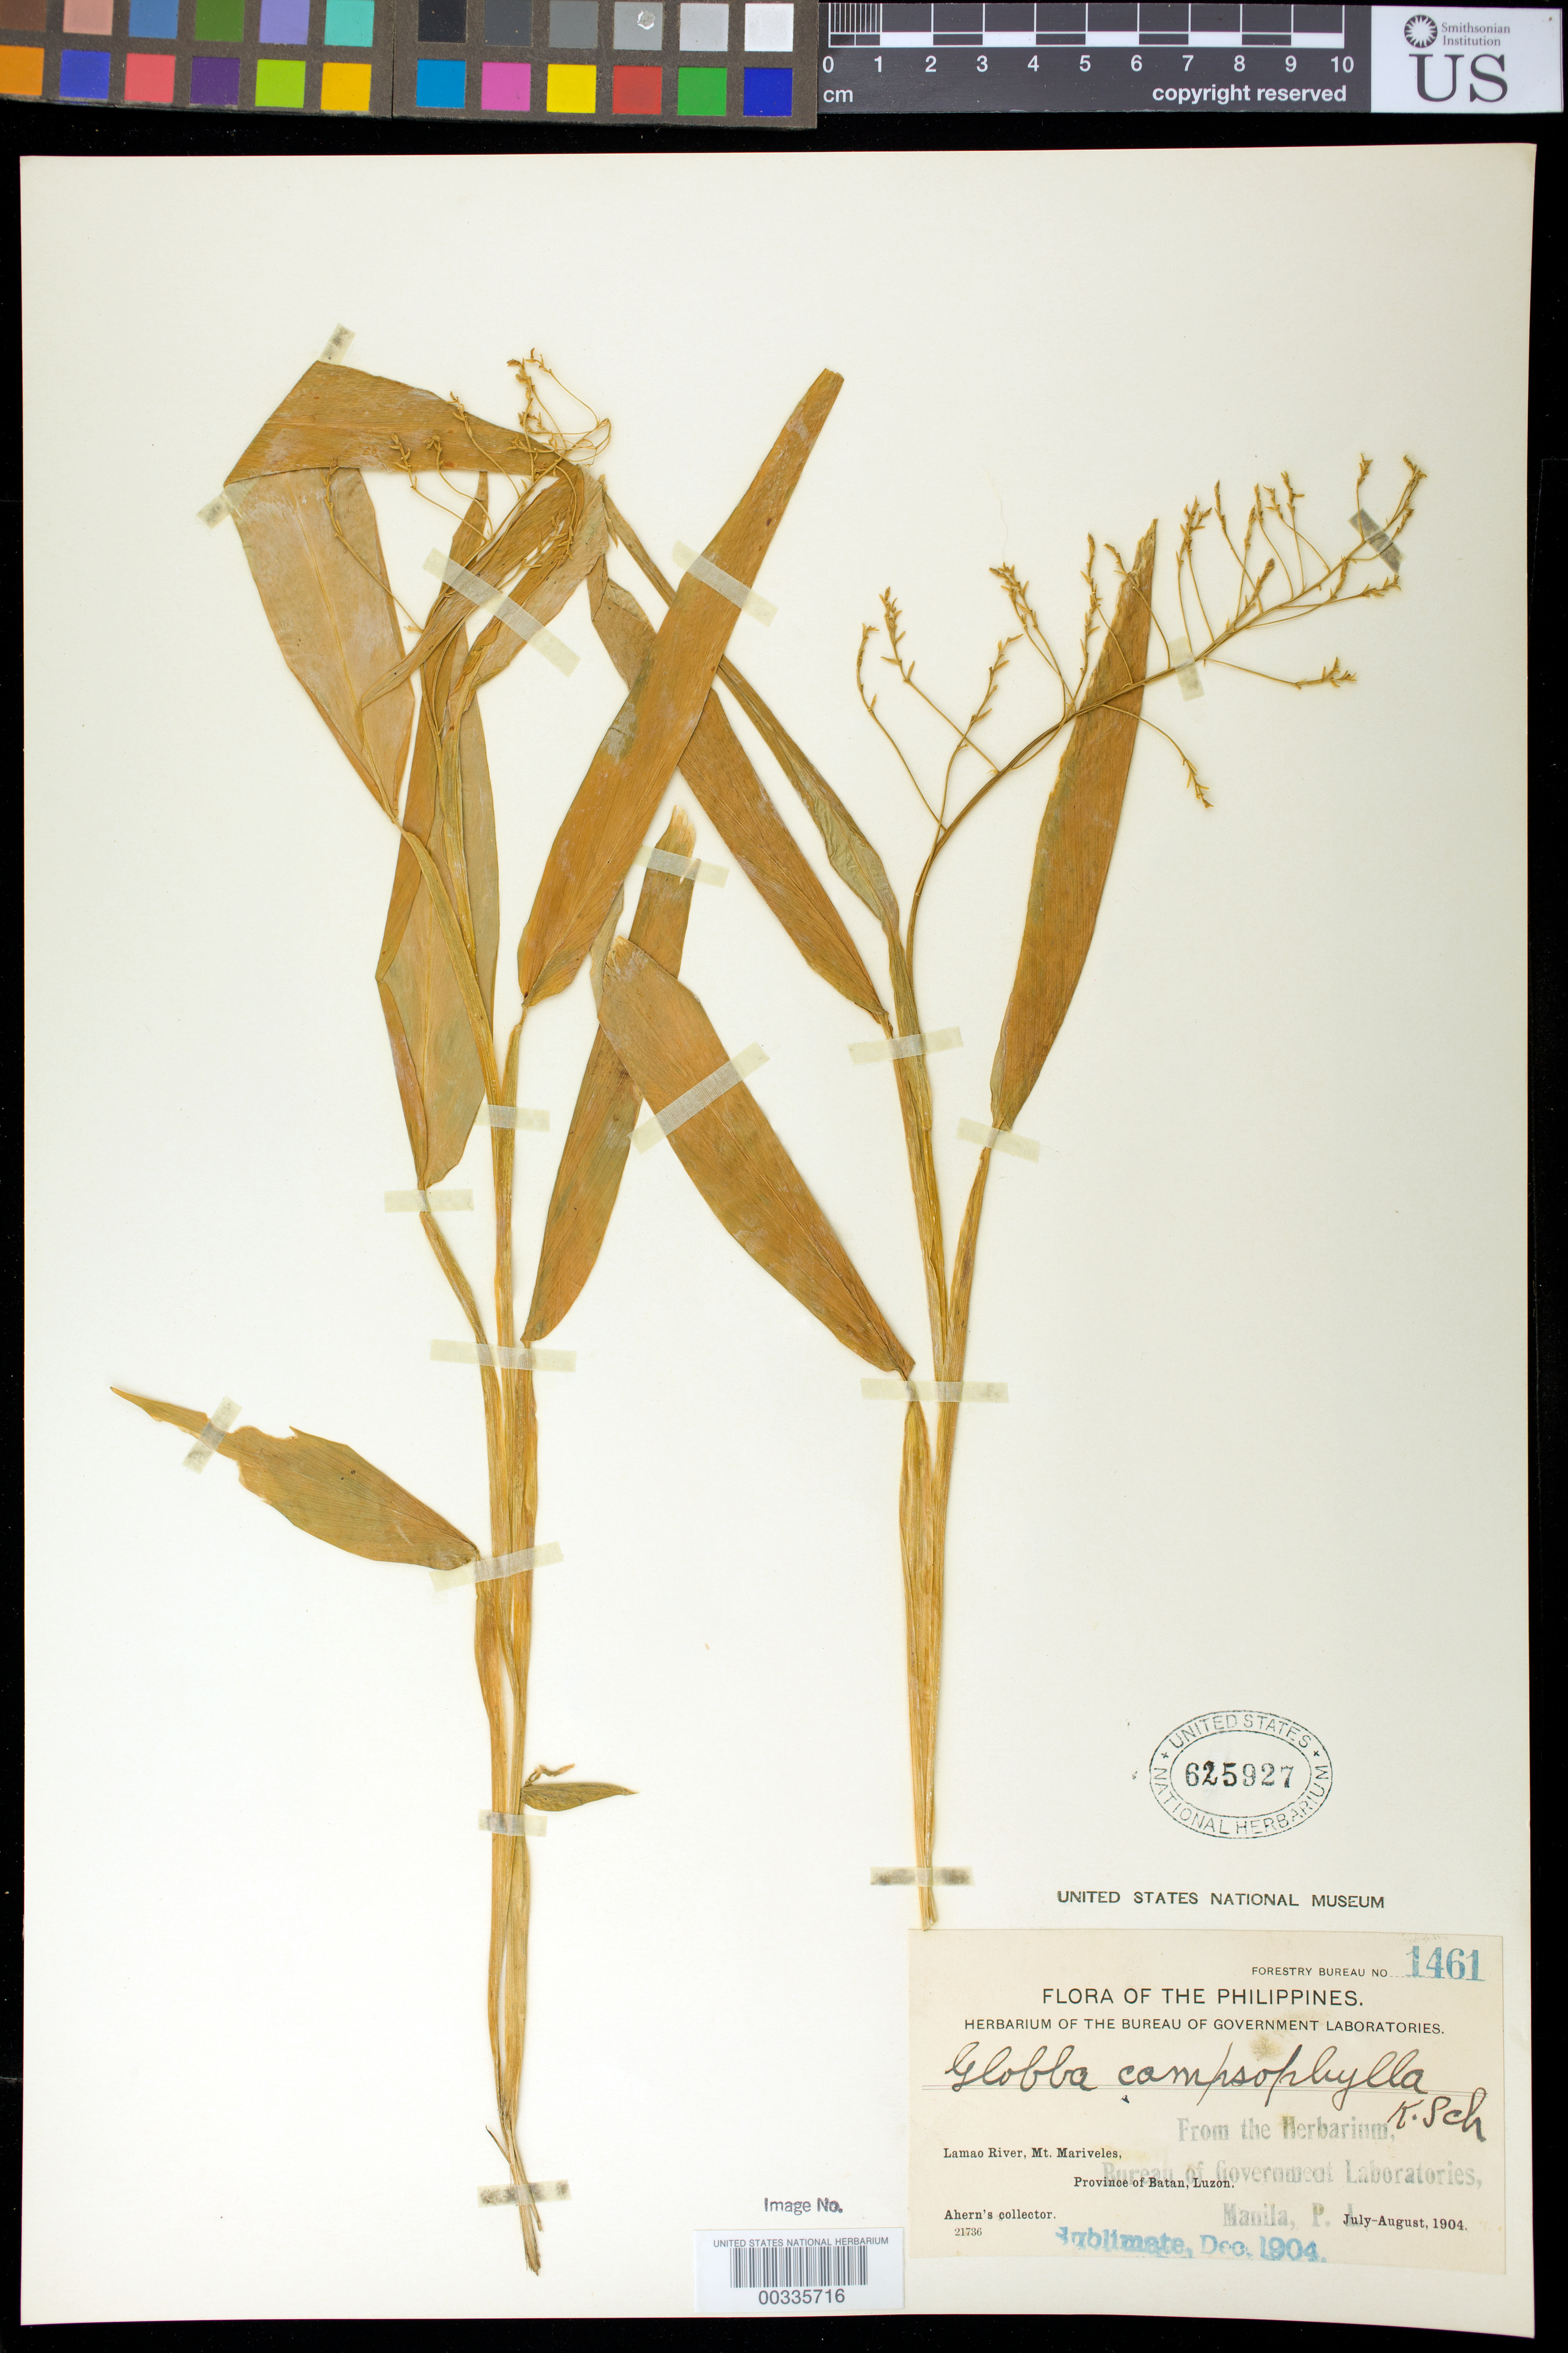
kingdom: Plantae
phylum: Tracheophyta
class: Liliopsida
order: Zingiberales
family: Zingiberaceae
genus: Globba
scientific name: Globba campsophylla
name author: K. Schum.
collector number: For. Bur. 1461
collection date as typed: Jul 1904 to -- Aug 1904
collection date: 1904-07/1904-08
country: Philippines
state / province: Central Luzon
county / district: Bataan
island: Luzon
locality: Lamao river, mt mariveles, prov of batan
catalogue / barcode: US 625927